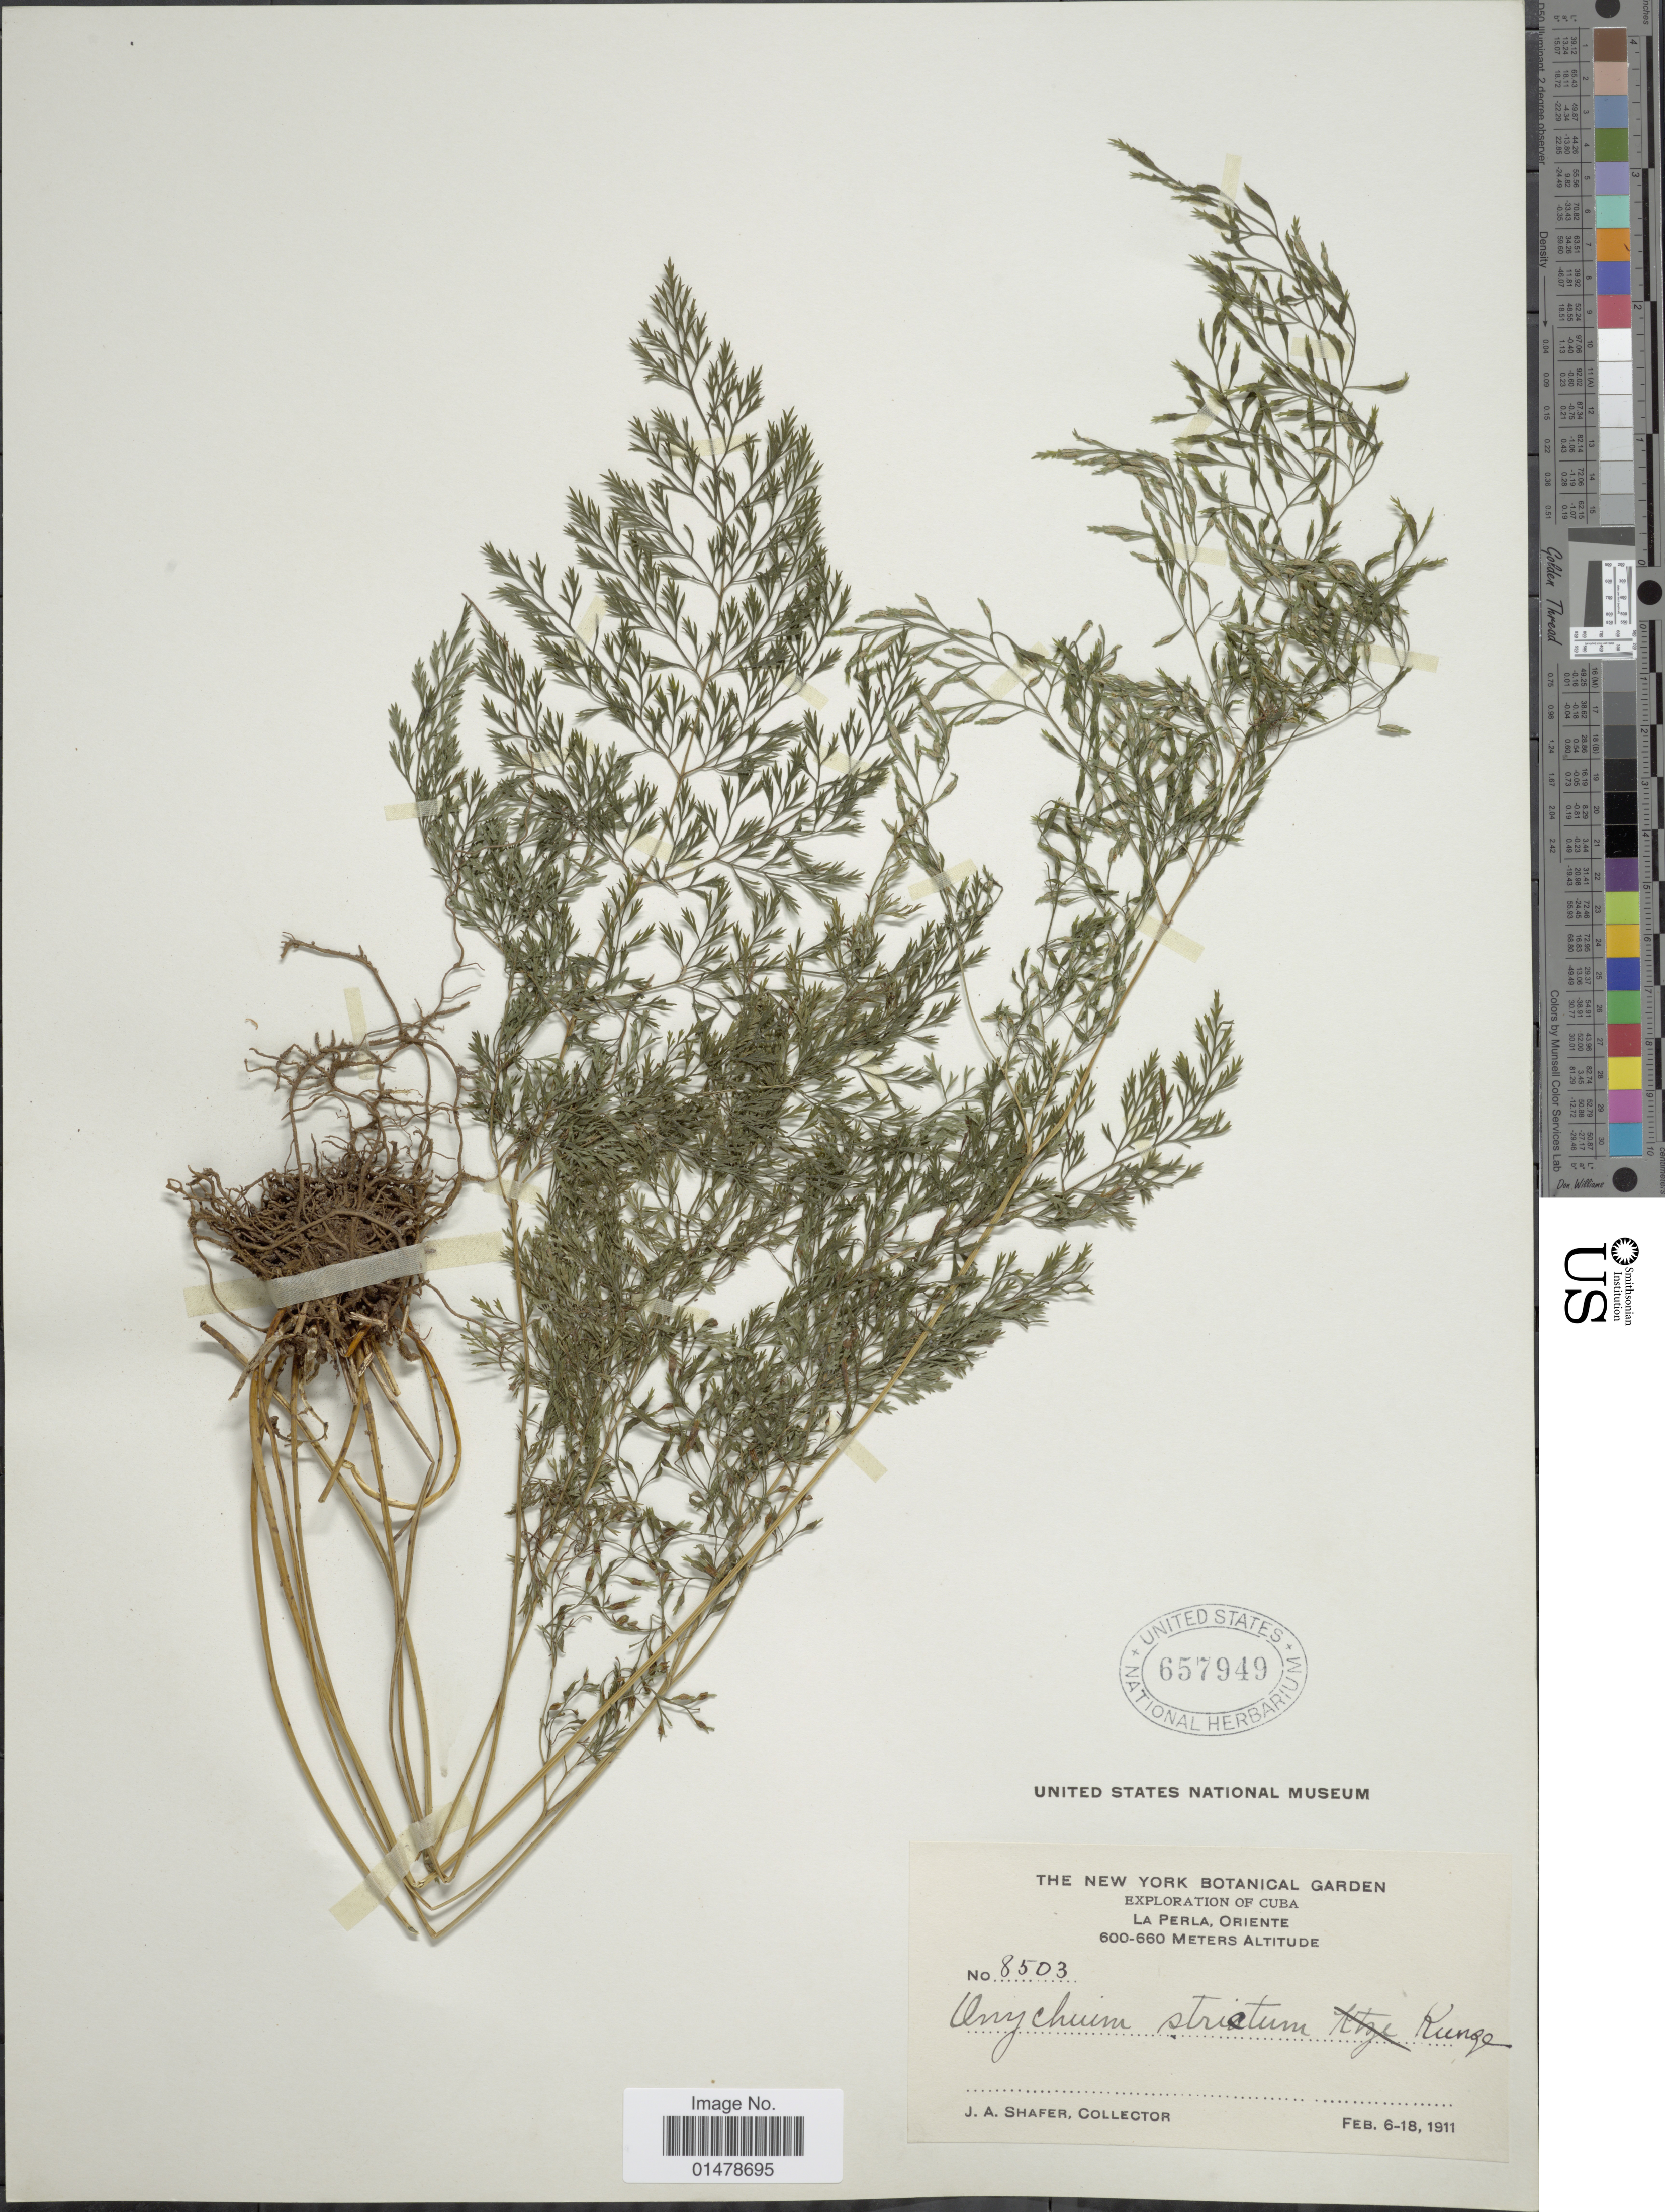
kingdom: Plantae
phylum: Tracheophyta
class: Polypodiopsida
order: Polypodiales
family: Pteridaceae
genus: Pteris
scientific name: Pteris hexagona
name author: (L.) Proctor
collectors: J. A. Shafer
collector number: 8503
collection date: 1911-02-06/1911-02-18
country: Cuba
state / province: Oriente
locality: La Perla.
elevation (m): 600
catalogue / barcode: US 657949